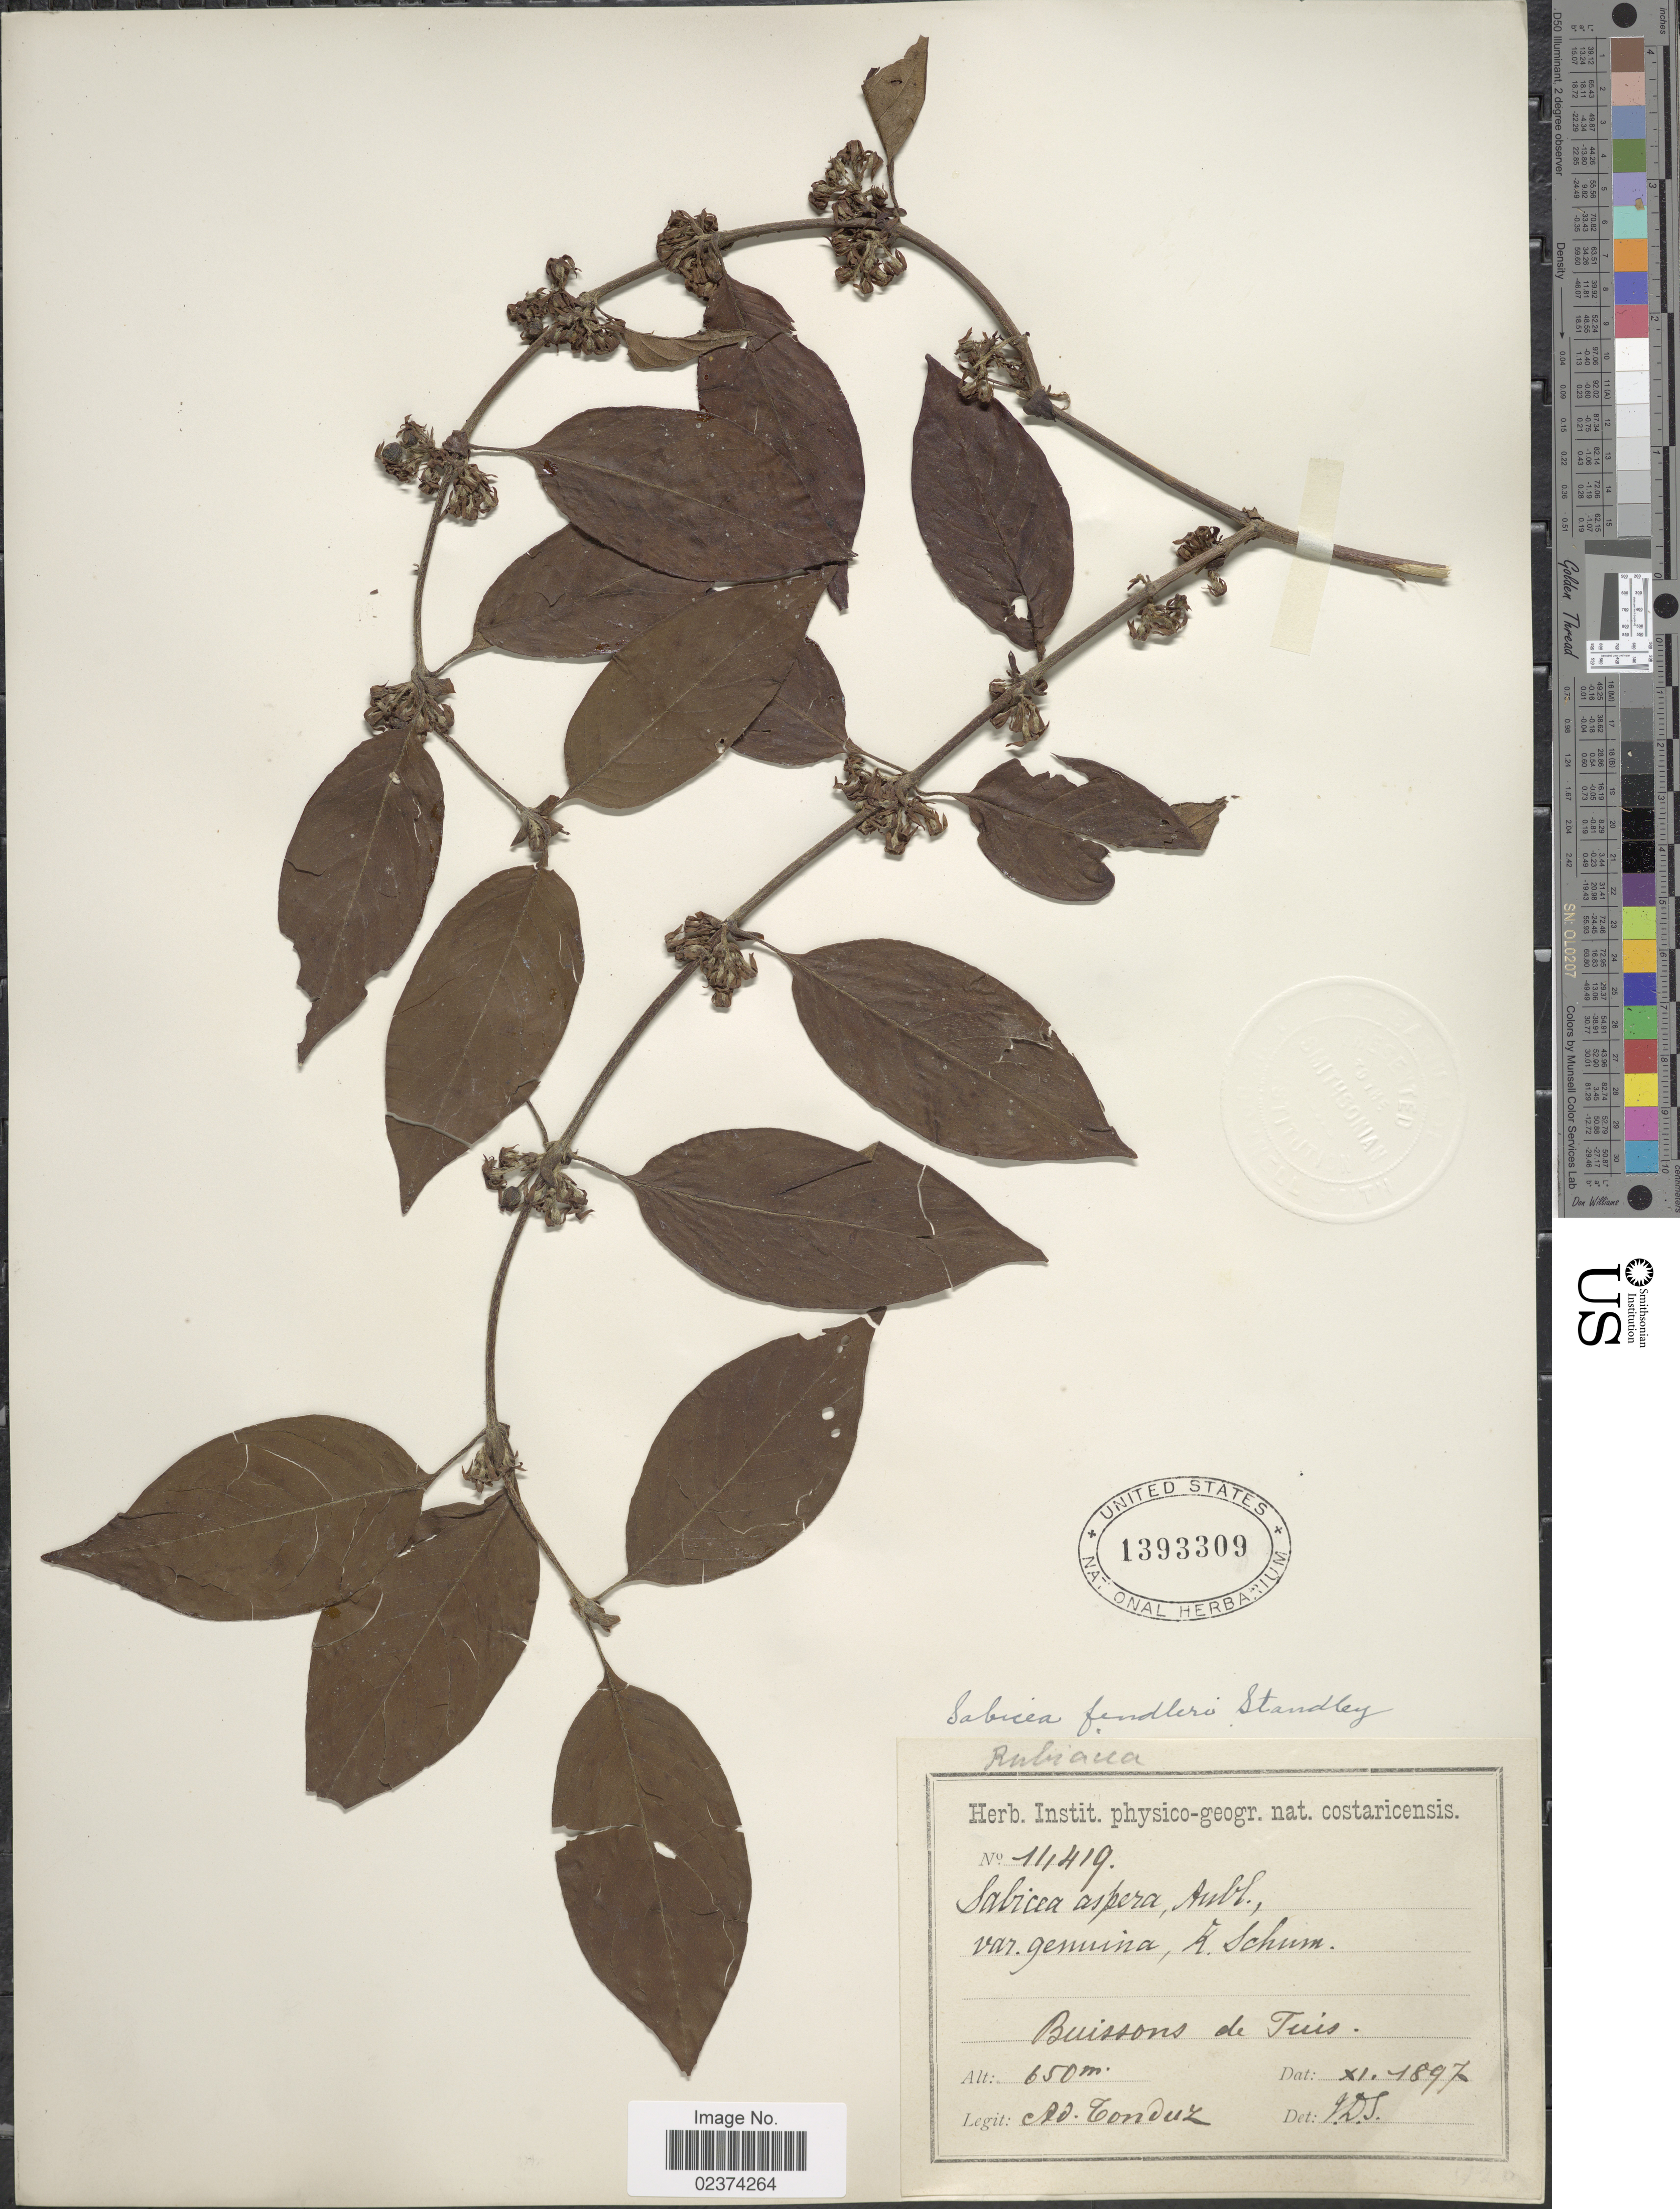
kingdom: Plantae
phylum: Tracheophyta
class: Magnoliopsida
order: Gentianales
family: Rubiaceae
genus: Sabicea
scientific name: Sabicea costaricensis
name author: Wernham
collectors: A. Tonduz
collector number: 11419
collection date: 1897-11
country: Costa Rica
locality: Buissons de Tuis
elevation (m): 650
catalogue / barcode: US 1393309